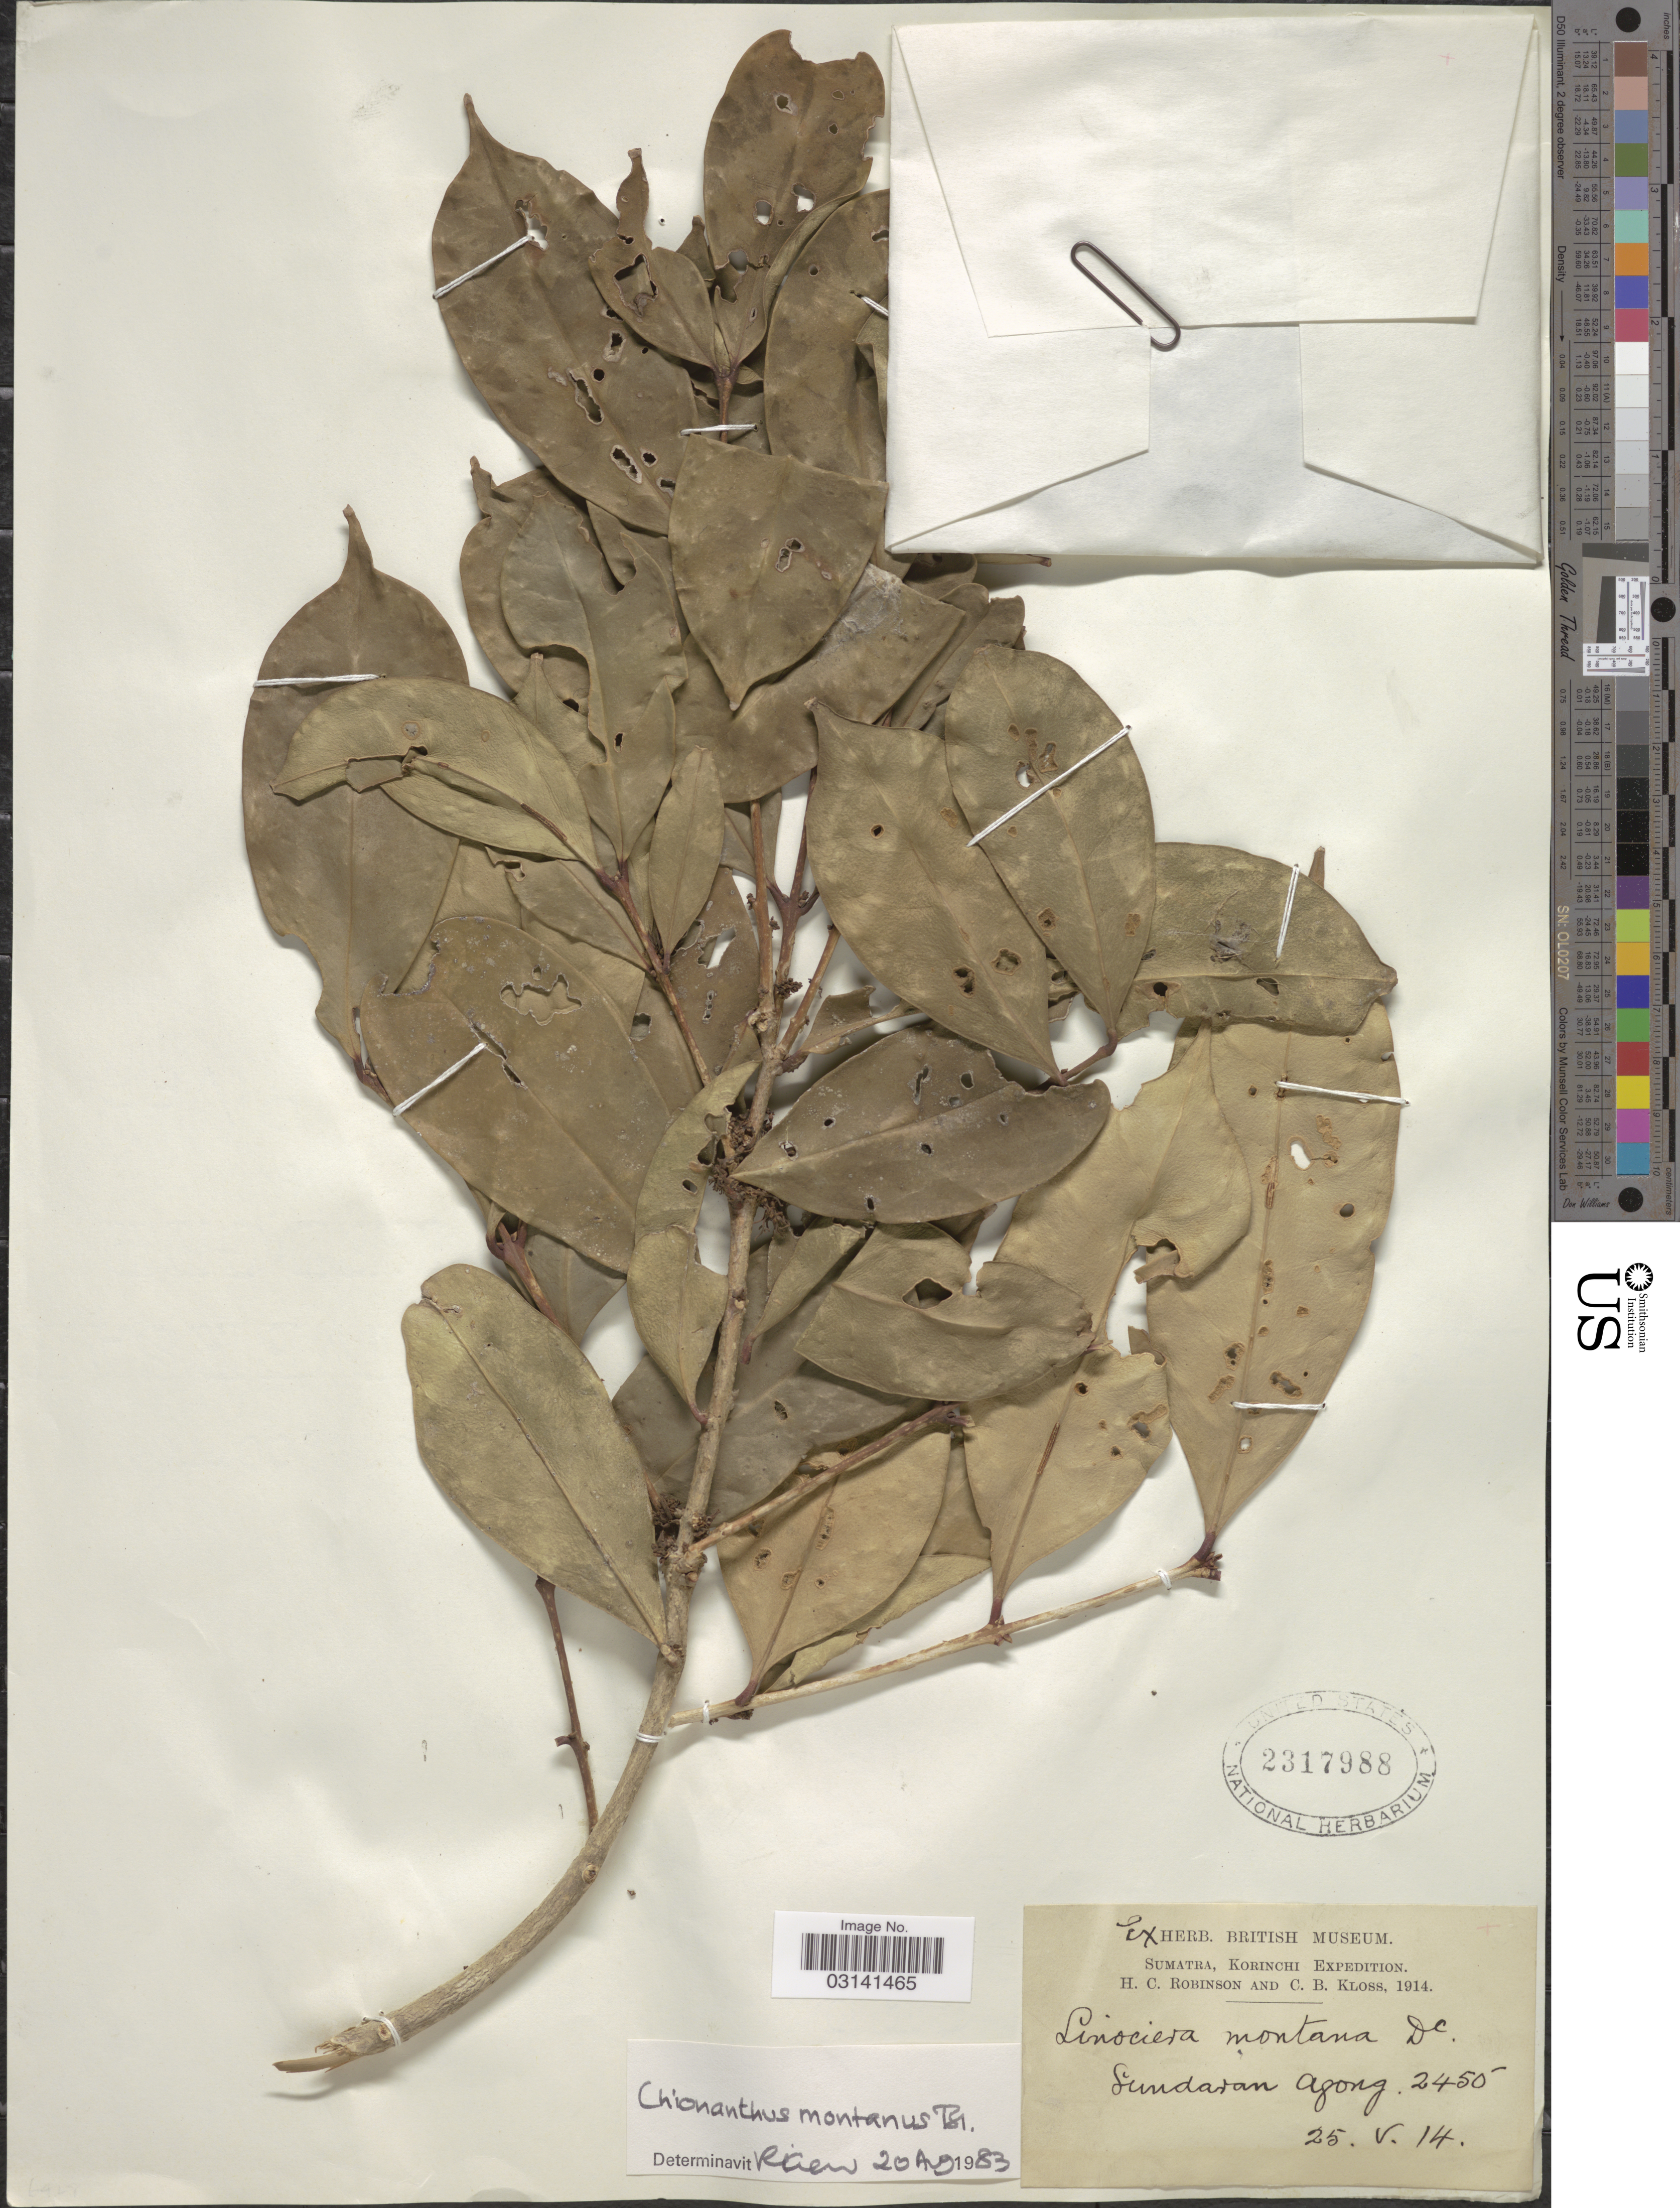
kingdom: Plantae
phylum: Tracheophyta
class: Magnoliopsida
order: Lamiales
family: Oleaceae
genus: Chionanthus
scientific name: Chionanthus montanus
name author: Blume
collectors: H. C. Robinson & C. Kloss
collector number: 2450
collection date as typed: Transcribed d/m/y: 25/5/14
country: Indonesia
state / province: Sumatra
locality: Korinchi. Sundaran Agong.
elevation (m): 747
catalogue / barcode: US 2317988